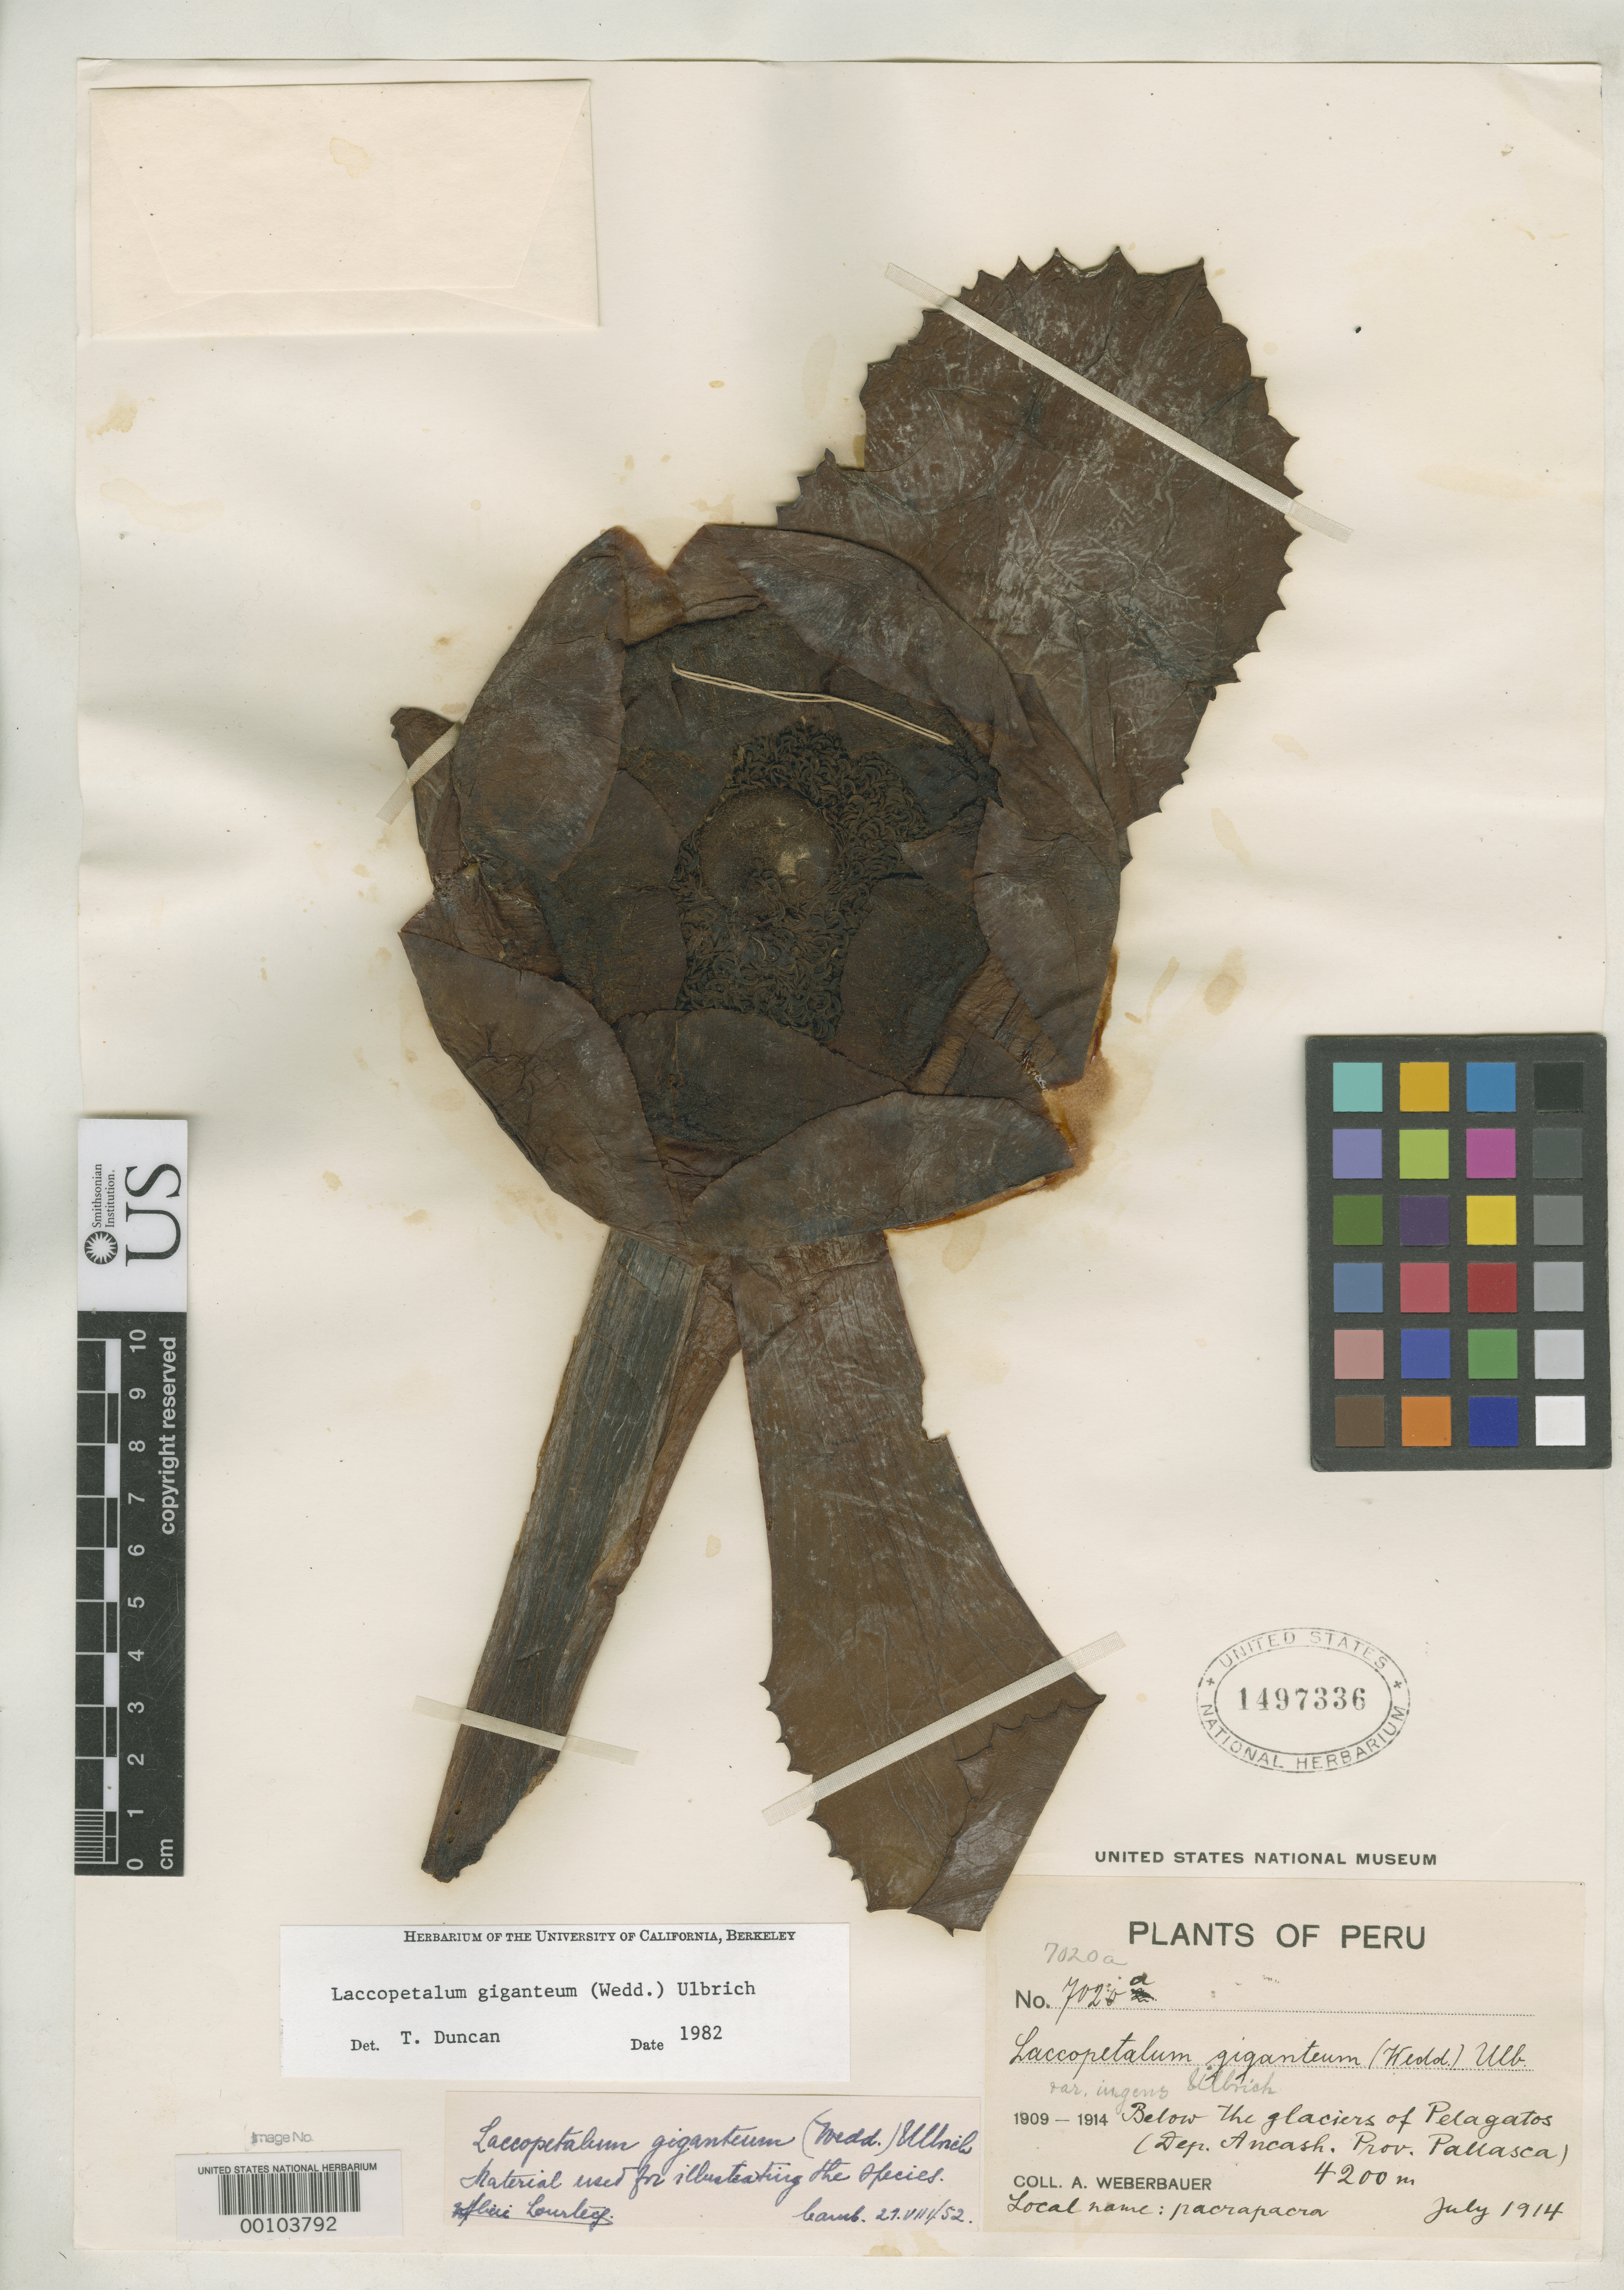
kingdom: Plantae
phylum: Tracheophyta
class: Magnoliopsida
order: Ranunculales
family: Ranunculaceae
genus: Laccopetalum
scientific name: Laccopetalum giganteum var. ingens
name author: Ulbr.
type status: Isotype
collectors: A. Weberbauer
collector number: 7020 a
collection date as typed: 12 Jul 1914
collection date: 1914-07-12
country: Peru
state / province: Ancash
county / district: Pallasca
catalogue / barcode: US 1497336